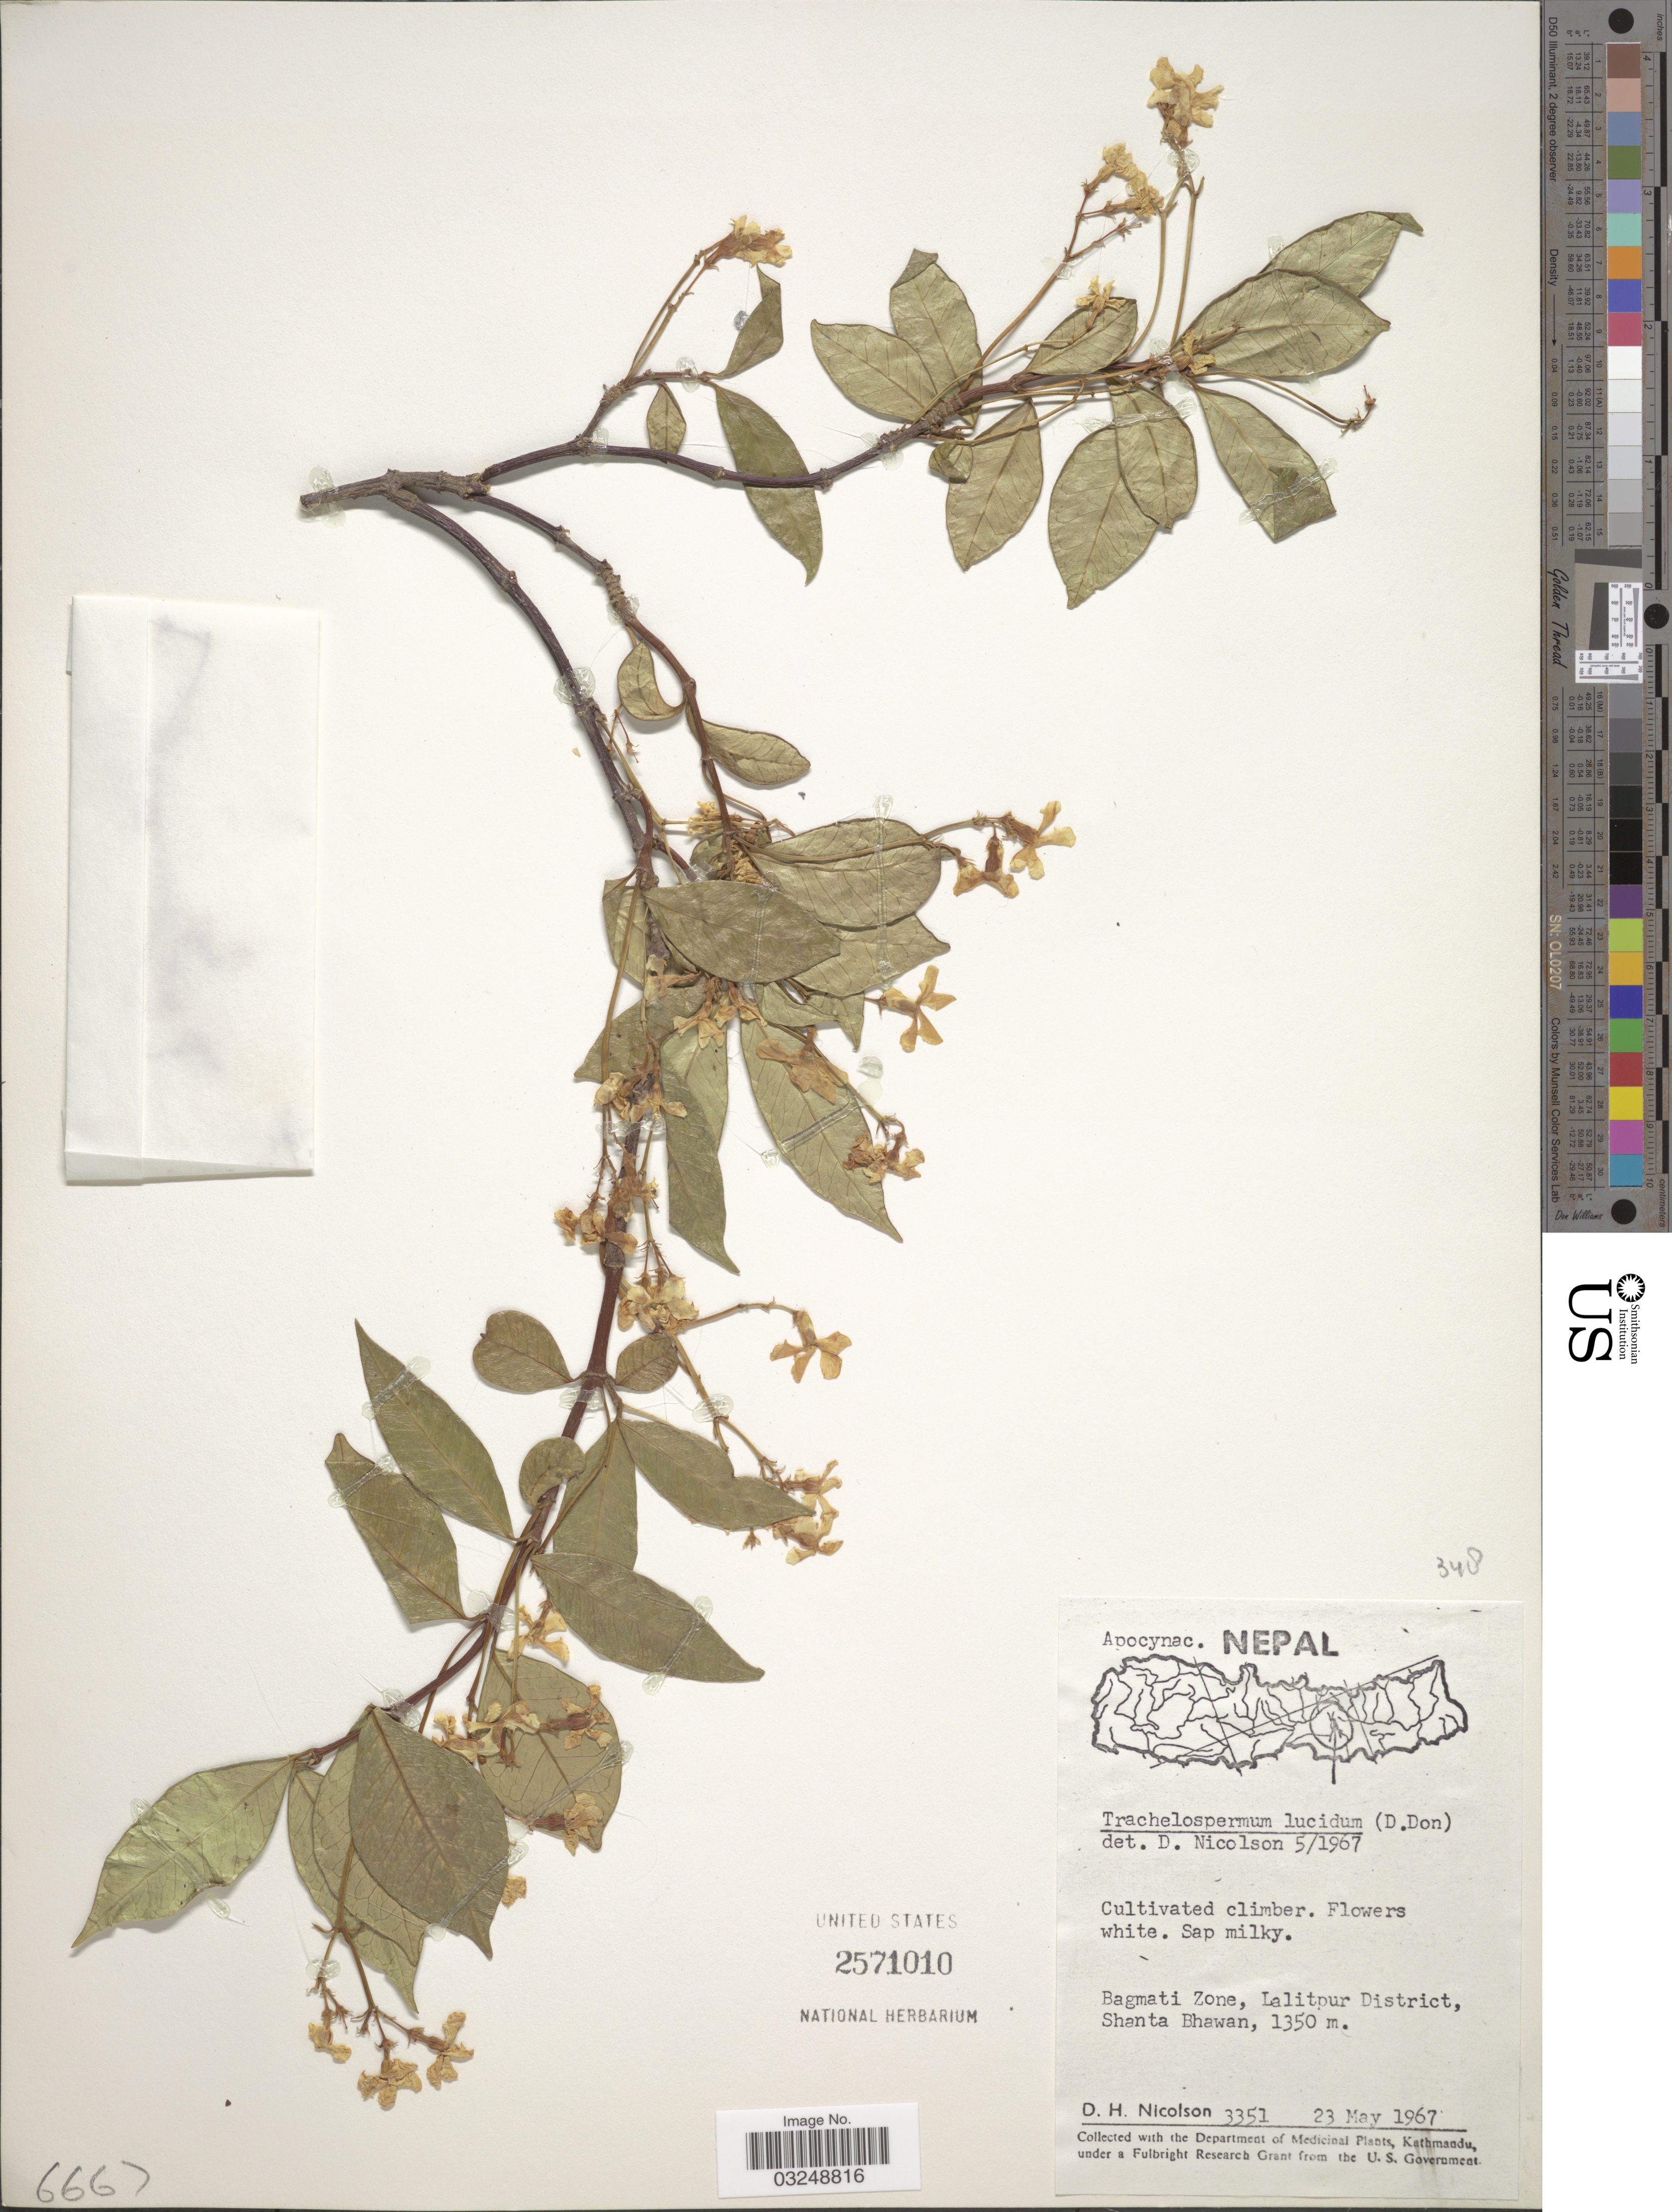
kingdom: Plantae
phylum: Tracheophyta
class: Magnoliopsida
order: Gentianales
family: Apocynaceae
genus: Trachelospermum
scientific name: Trachelospermum lucidum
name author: (D. Don) K. Schum.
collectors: D. H. Nicolson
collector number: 3351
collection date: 1967-05-23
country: Nepal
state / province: Bagmati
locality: Bagmati Zone, Lalitpur District, Shanta Bhawan.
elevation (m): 1350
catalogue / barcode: US 2571010